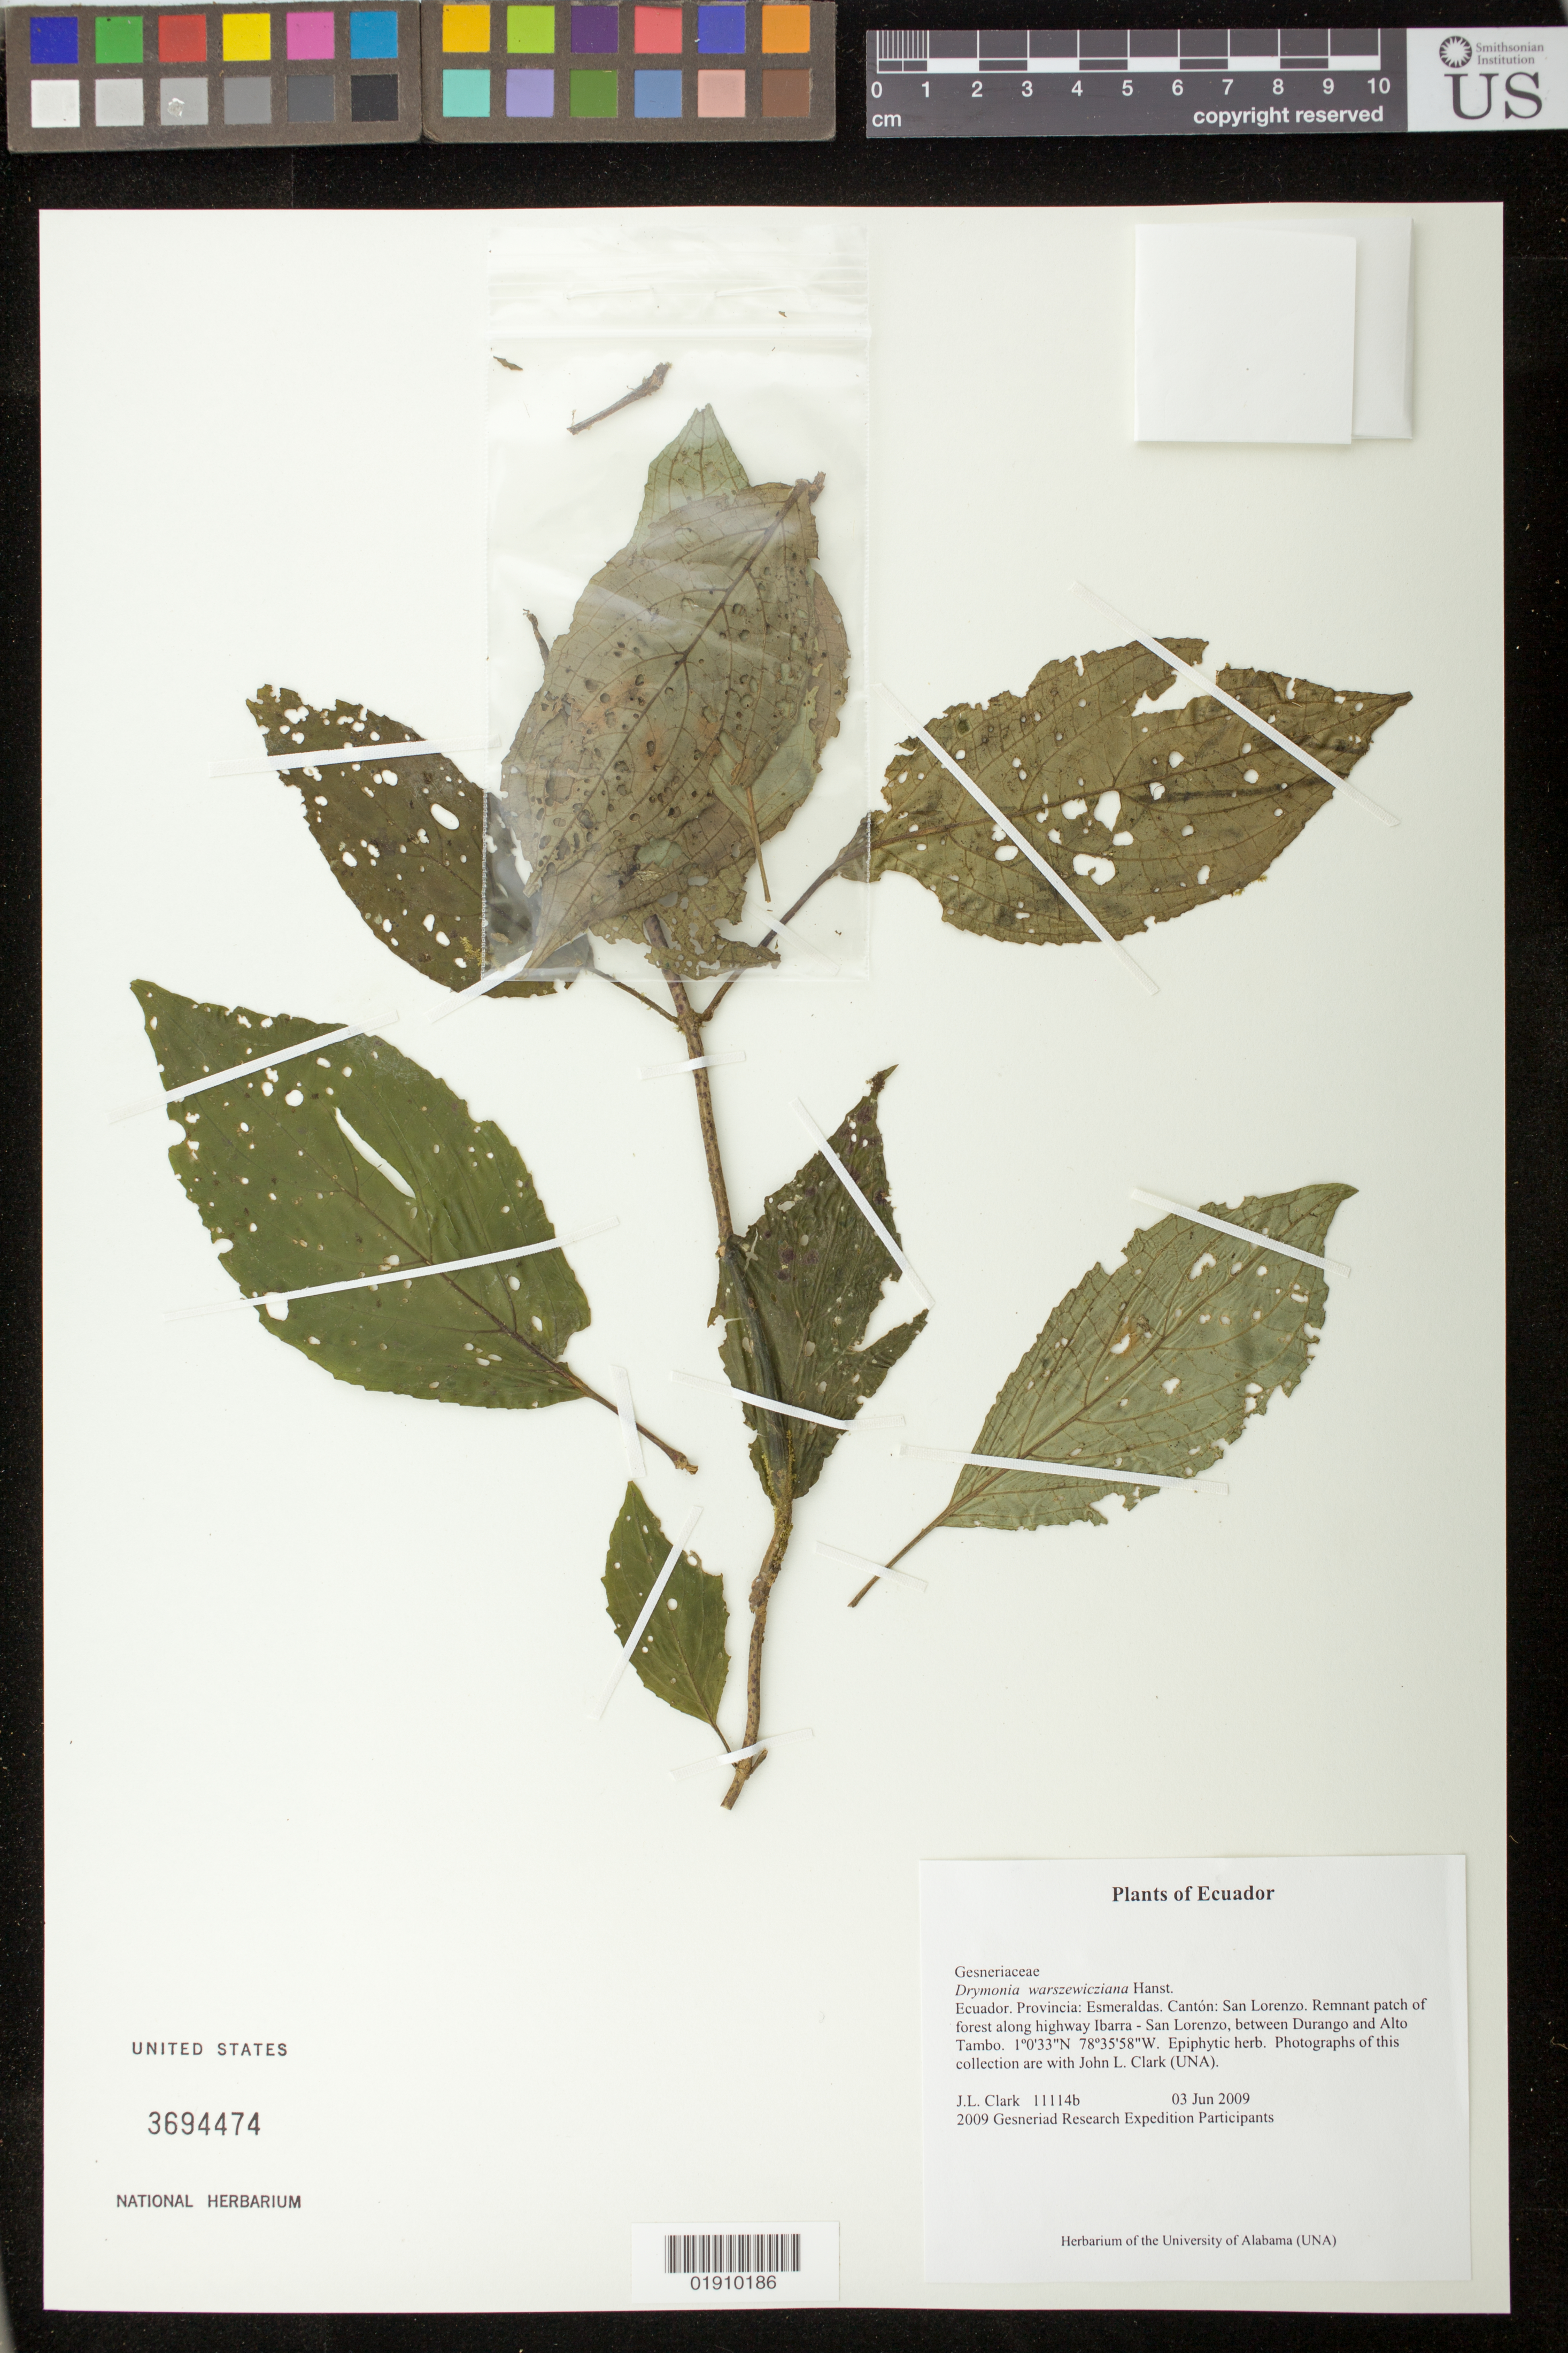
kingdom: Plantae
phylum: Tracheophyta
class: Magnoliopsida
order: Lamiales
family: Gesneriaceae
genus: Drymonia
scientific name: Drymonia warszewicziana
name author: Hanst.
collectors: J. L. Clark & 2009 Gesneriad Research Expedition Participants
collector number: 1114b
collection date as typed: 03 Jun 2009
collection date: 2009-06-03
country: Ecuador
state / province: Esmeraldas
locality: Ecuador. Provincia: Esmeraldas. Canton: San Lorenzo. Remnant patch of forest along highway Ibarra-San Lorenzo, between Durango and Alto Tambo.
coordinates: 1 0 33 N, 78 35 58 W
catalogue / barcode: US 3694474